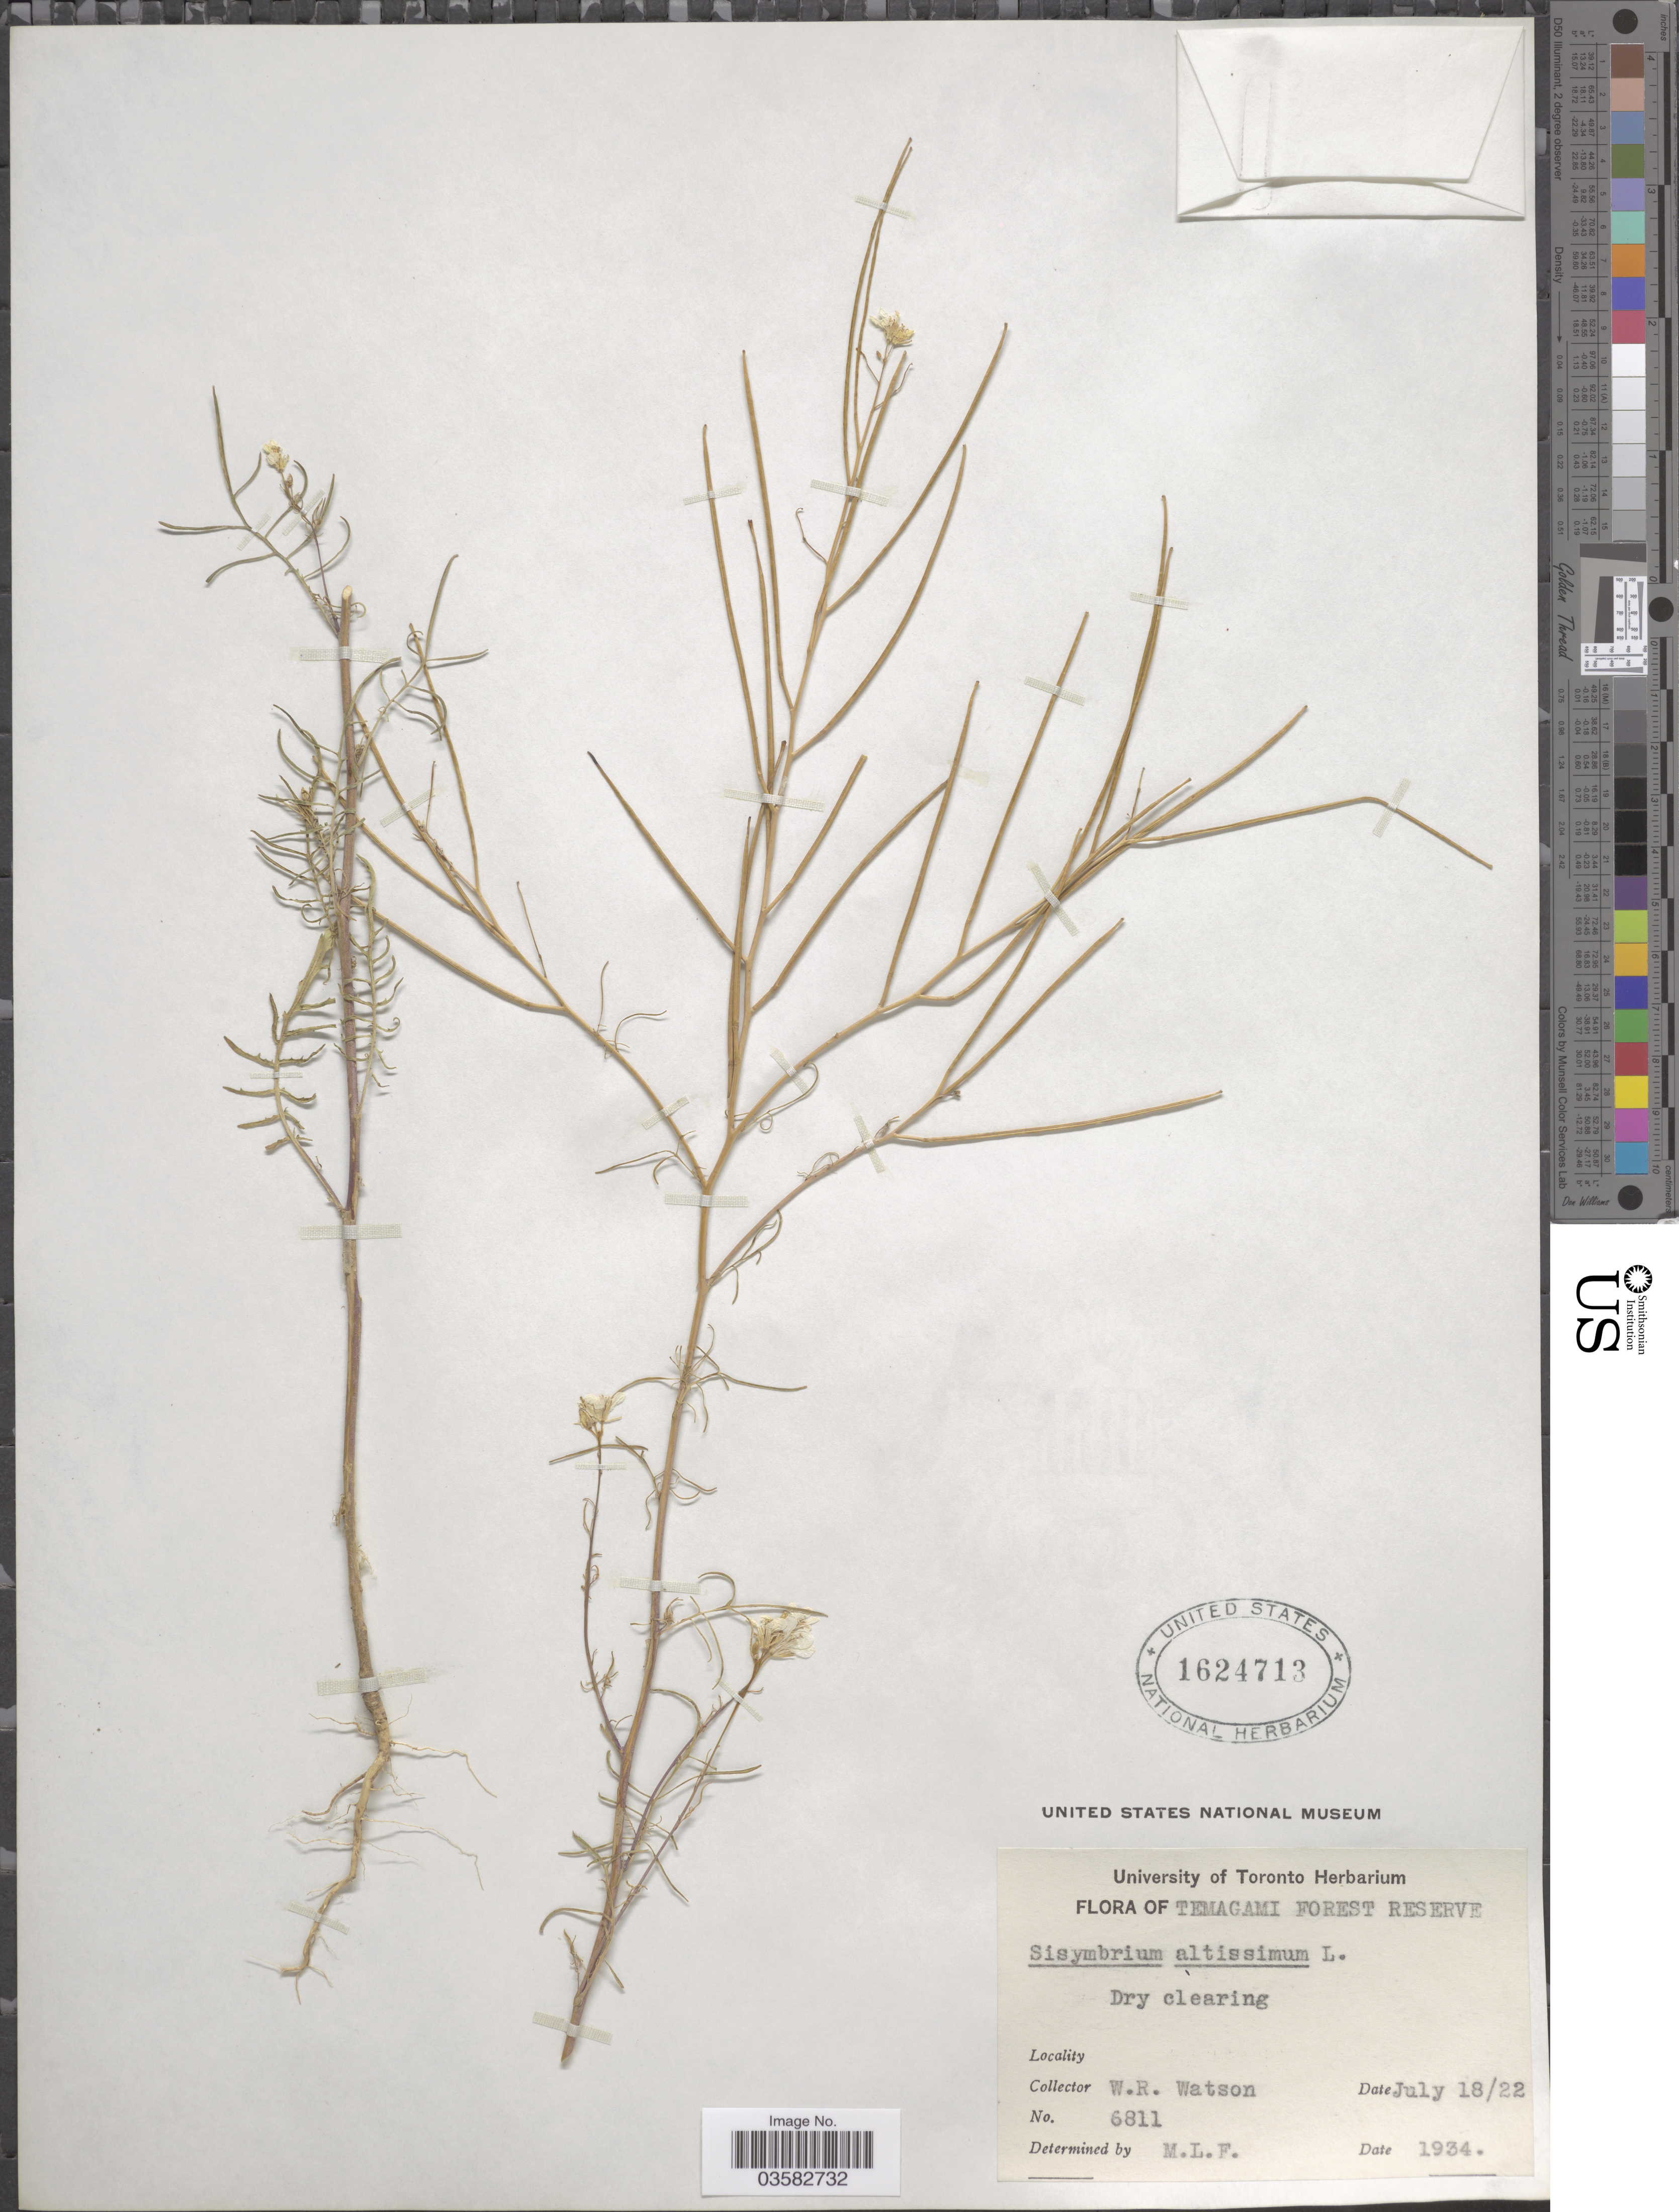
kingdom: Plantae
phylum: Tracheophyta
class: Magnoliopsida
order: Brassicales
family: Brassicaceae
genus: Sisymbrium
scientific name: Sisymbrium altissimum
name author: L.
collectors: W. R. Watson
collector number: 6811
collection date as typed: Transcribed d/m/y: 18/7/22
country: Canada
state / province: Ontario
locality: Temagami Forest Reserve.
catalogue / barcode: US 1624713